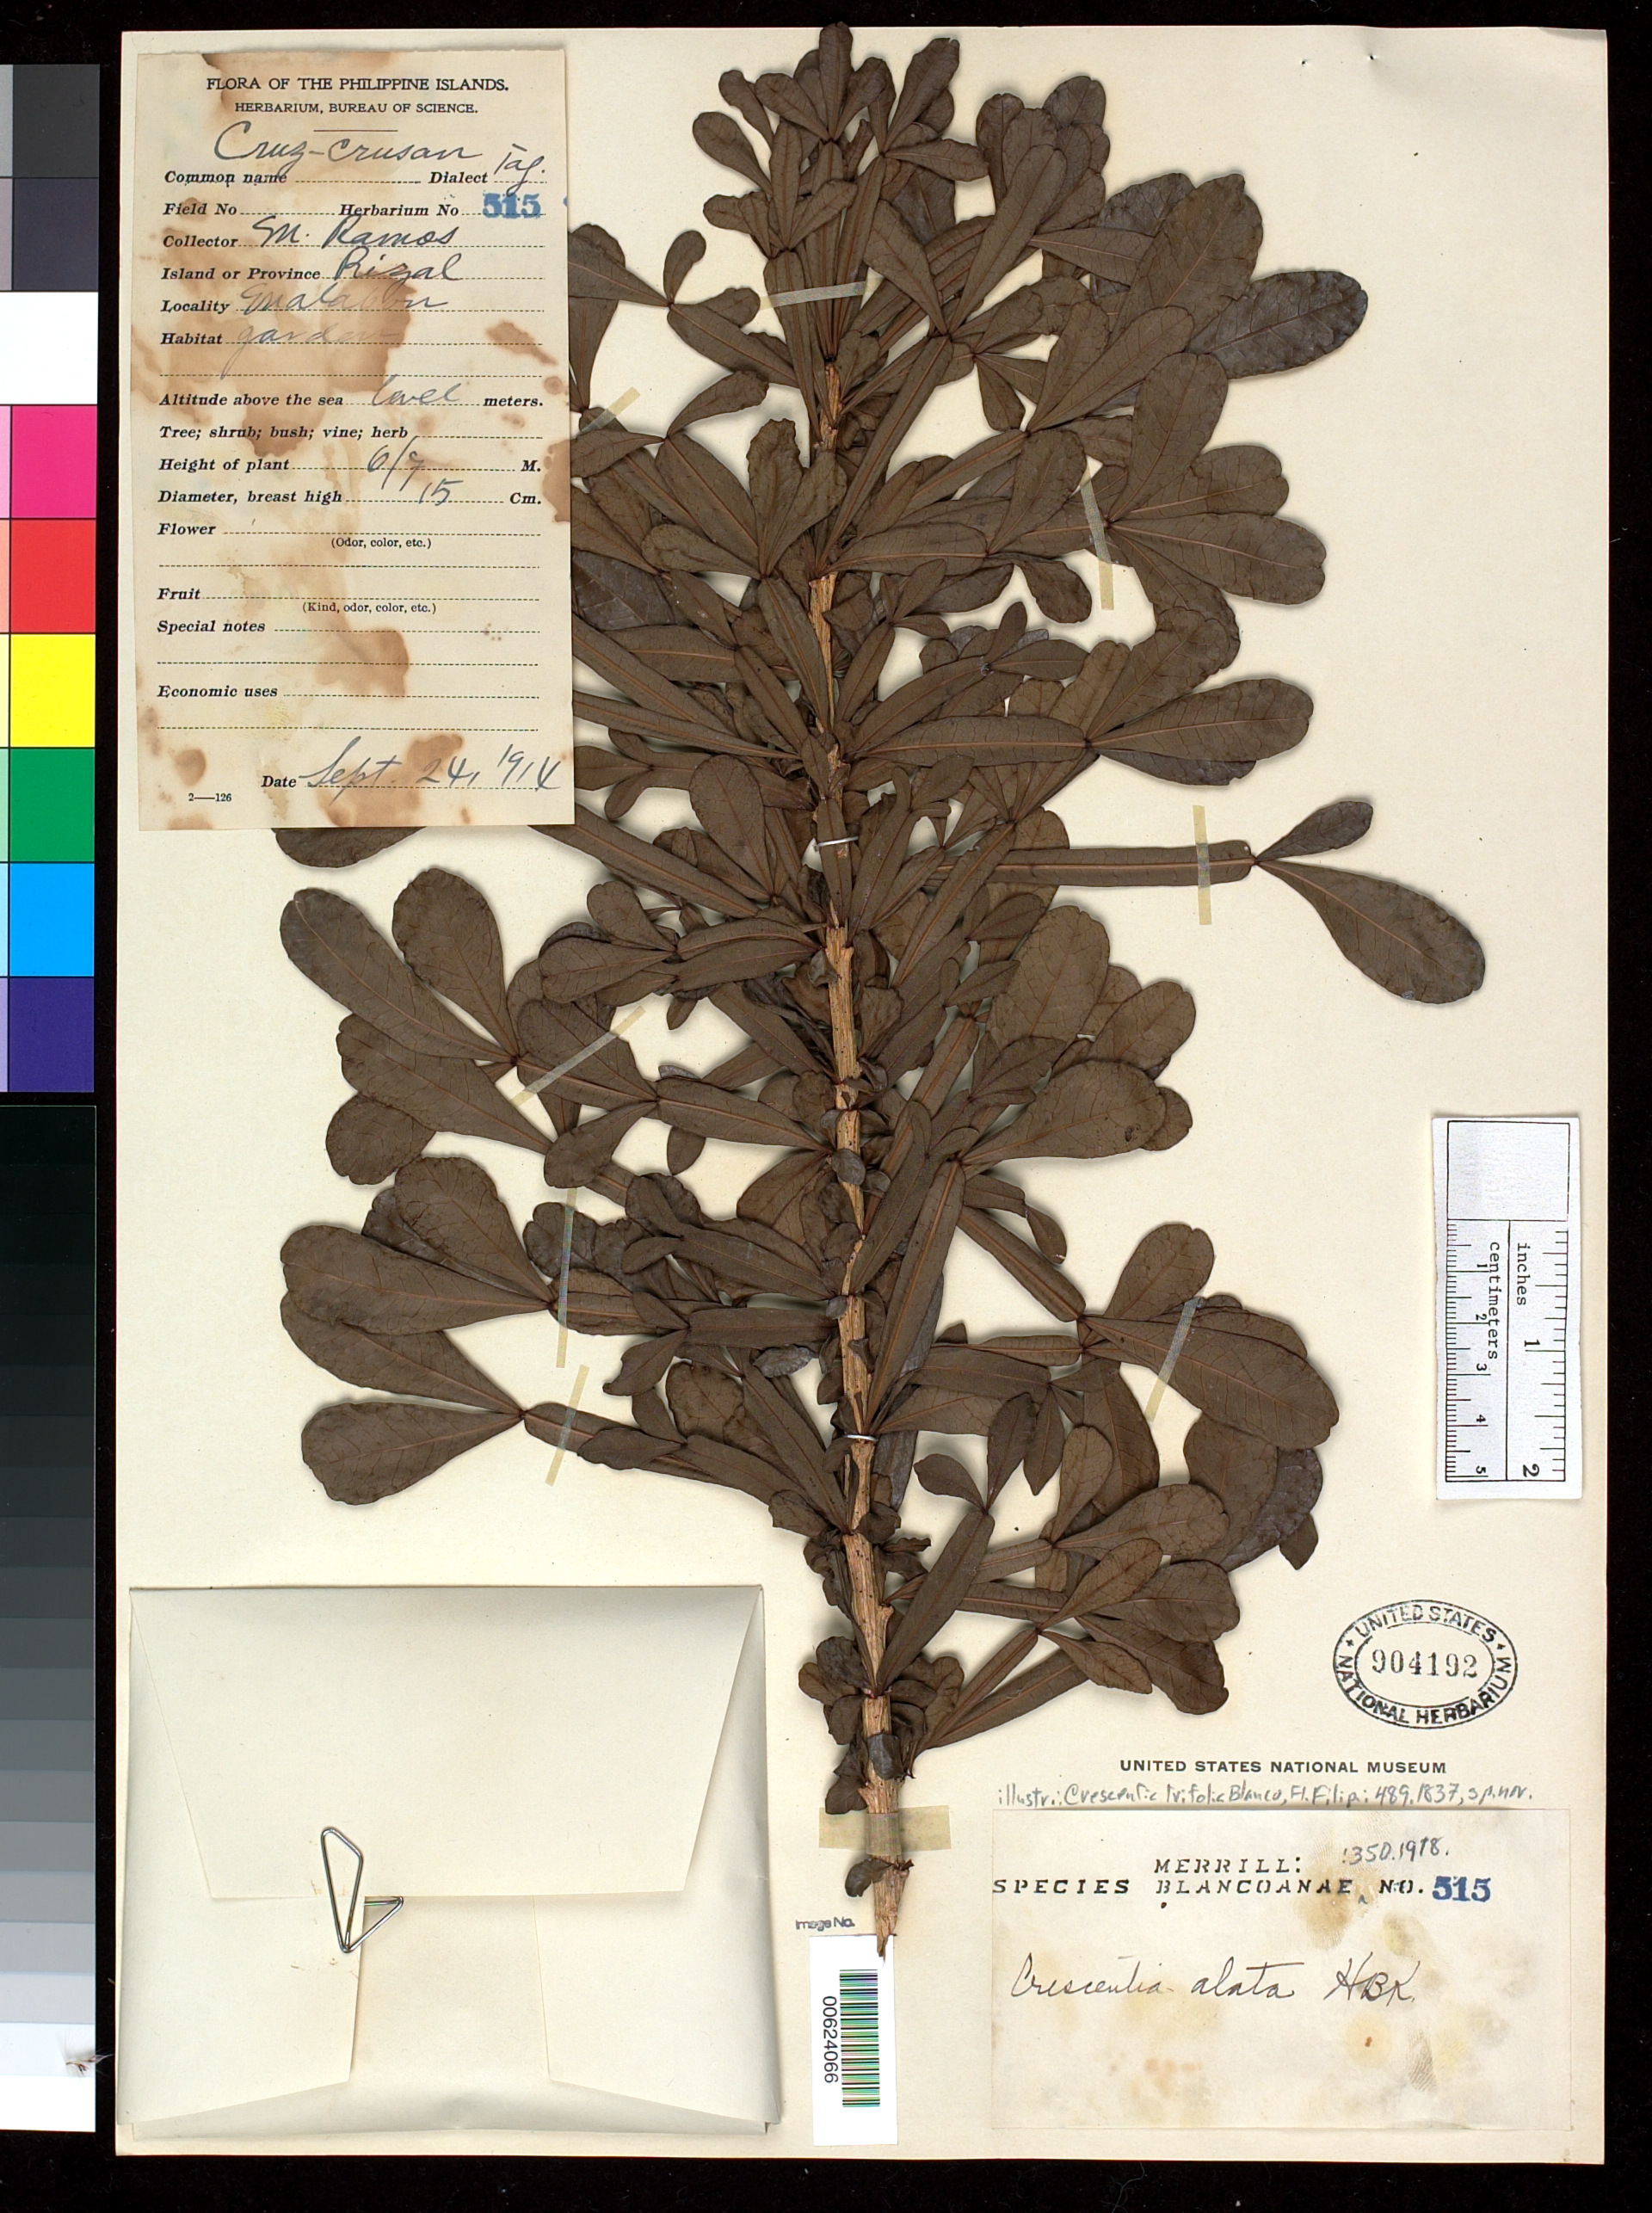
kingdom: Plantae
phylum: Tracheophyta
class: Magnoliopsida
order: Lamiales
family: Bignoniaceae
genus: Crescentia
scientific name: Crescentia trifolia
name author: Blanco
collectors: M. Ramos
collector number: Sp. Blancoan. 0515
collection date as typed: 24 Sep 1914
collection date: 1914-09-24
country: Philippines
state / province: Calabarzon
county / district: Rizal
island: Luzon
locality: Enalabon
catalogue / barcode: US 904192